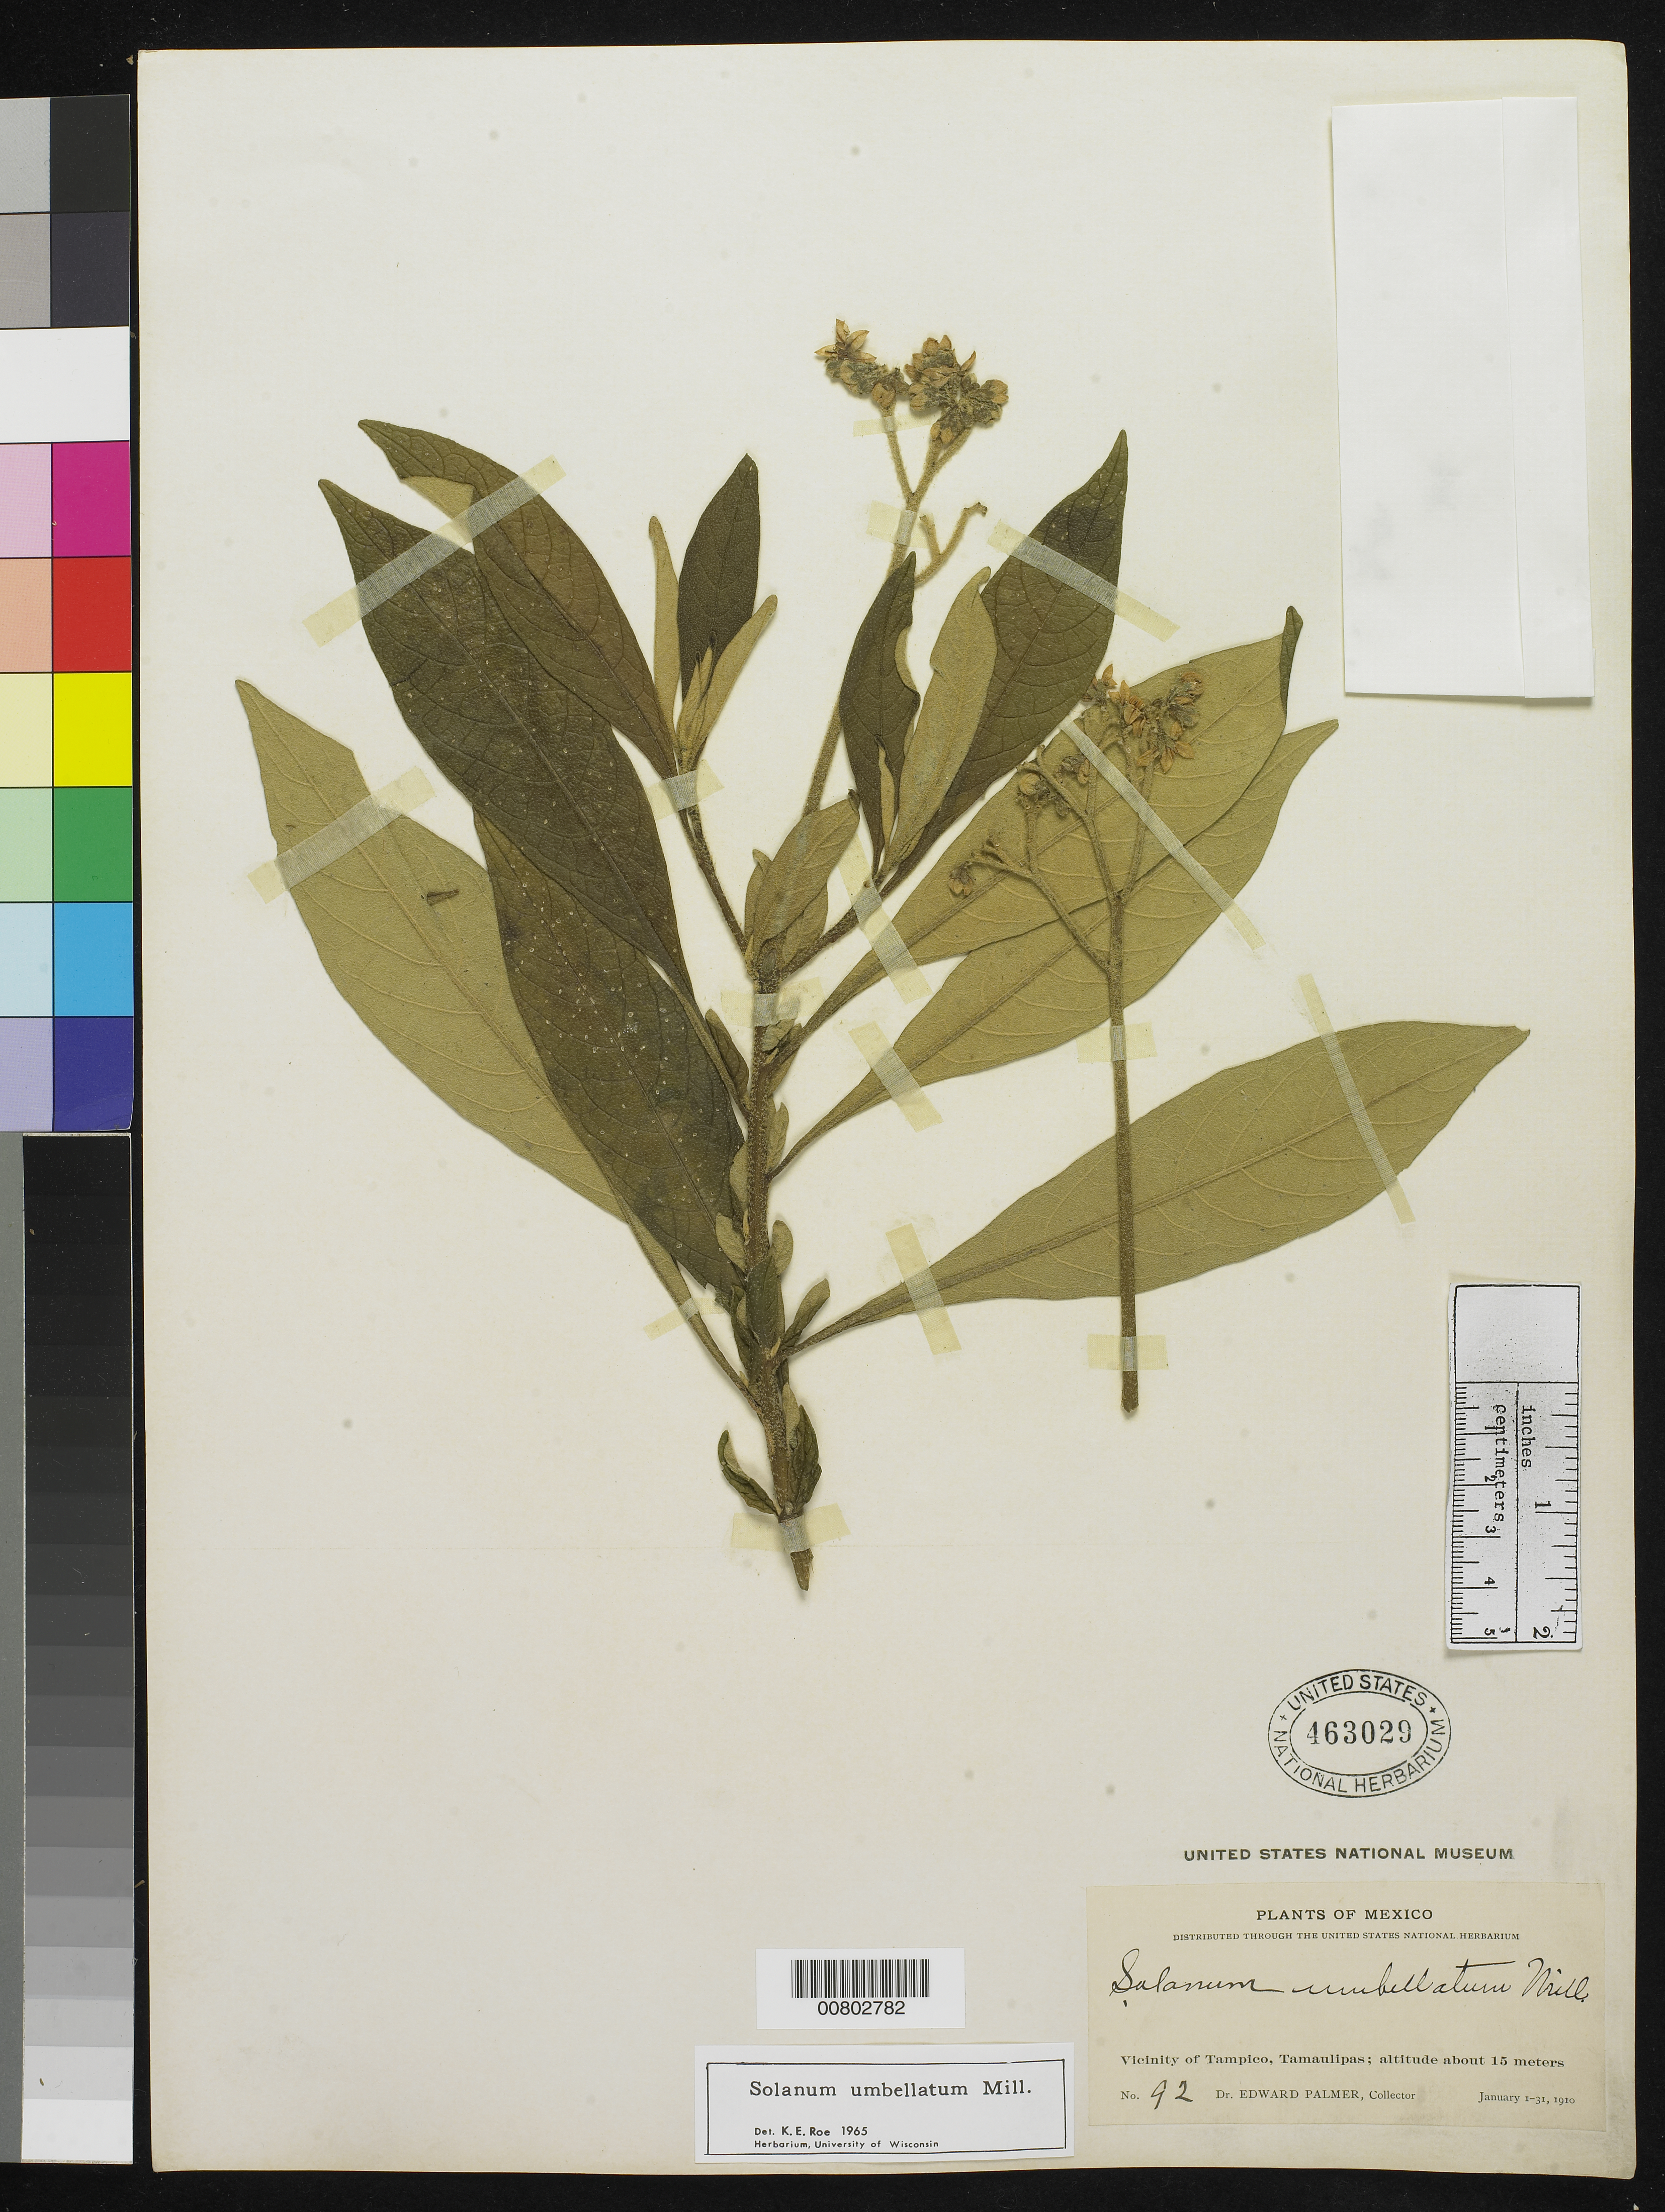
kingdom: Plantae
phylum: Tracheophyta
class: Magnoliopsida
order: Solanales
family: Solanaceae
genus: Solanum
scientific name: Solanum umbellatum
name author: Mill.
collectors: E. Palmer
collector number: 92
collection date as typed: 01 Jan 1910 to 31 Jan 1910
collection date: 1910-01-01/1910-01-31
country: Mexico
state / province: Tamaulipas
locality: Vicinity of Tampico, Tamaulipas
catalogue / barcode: US 463029